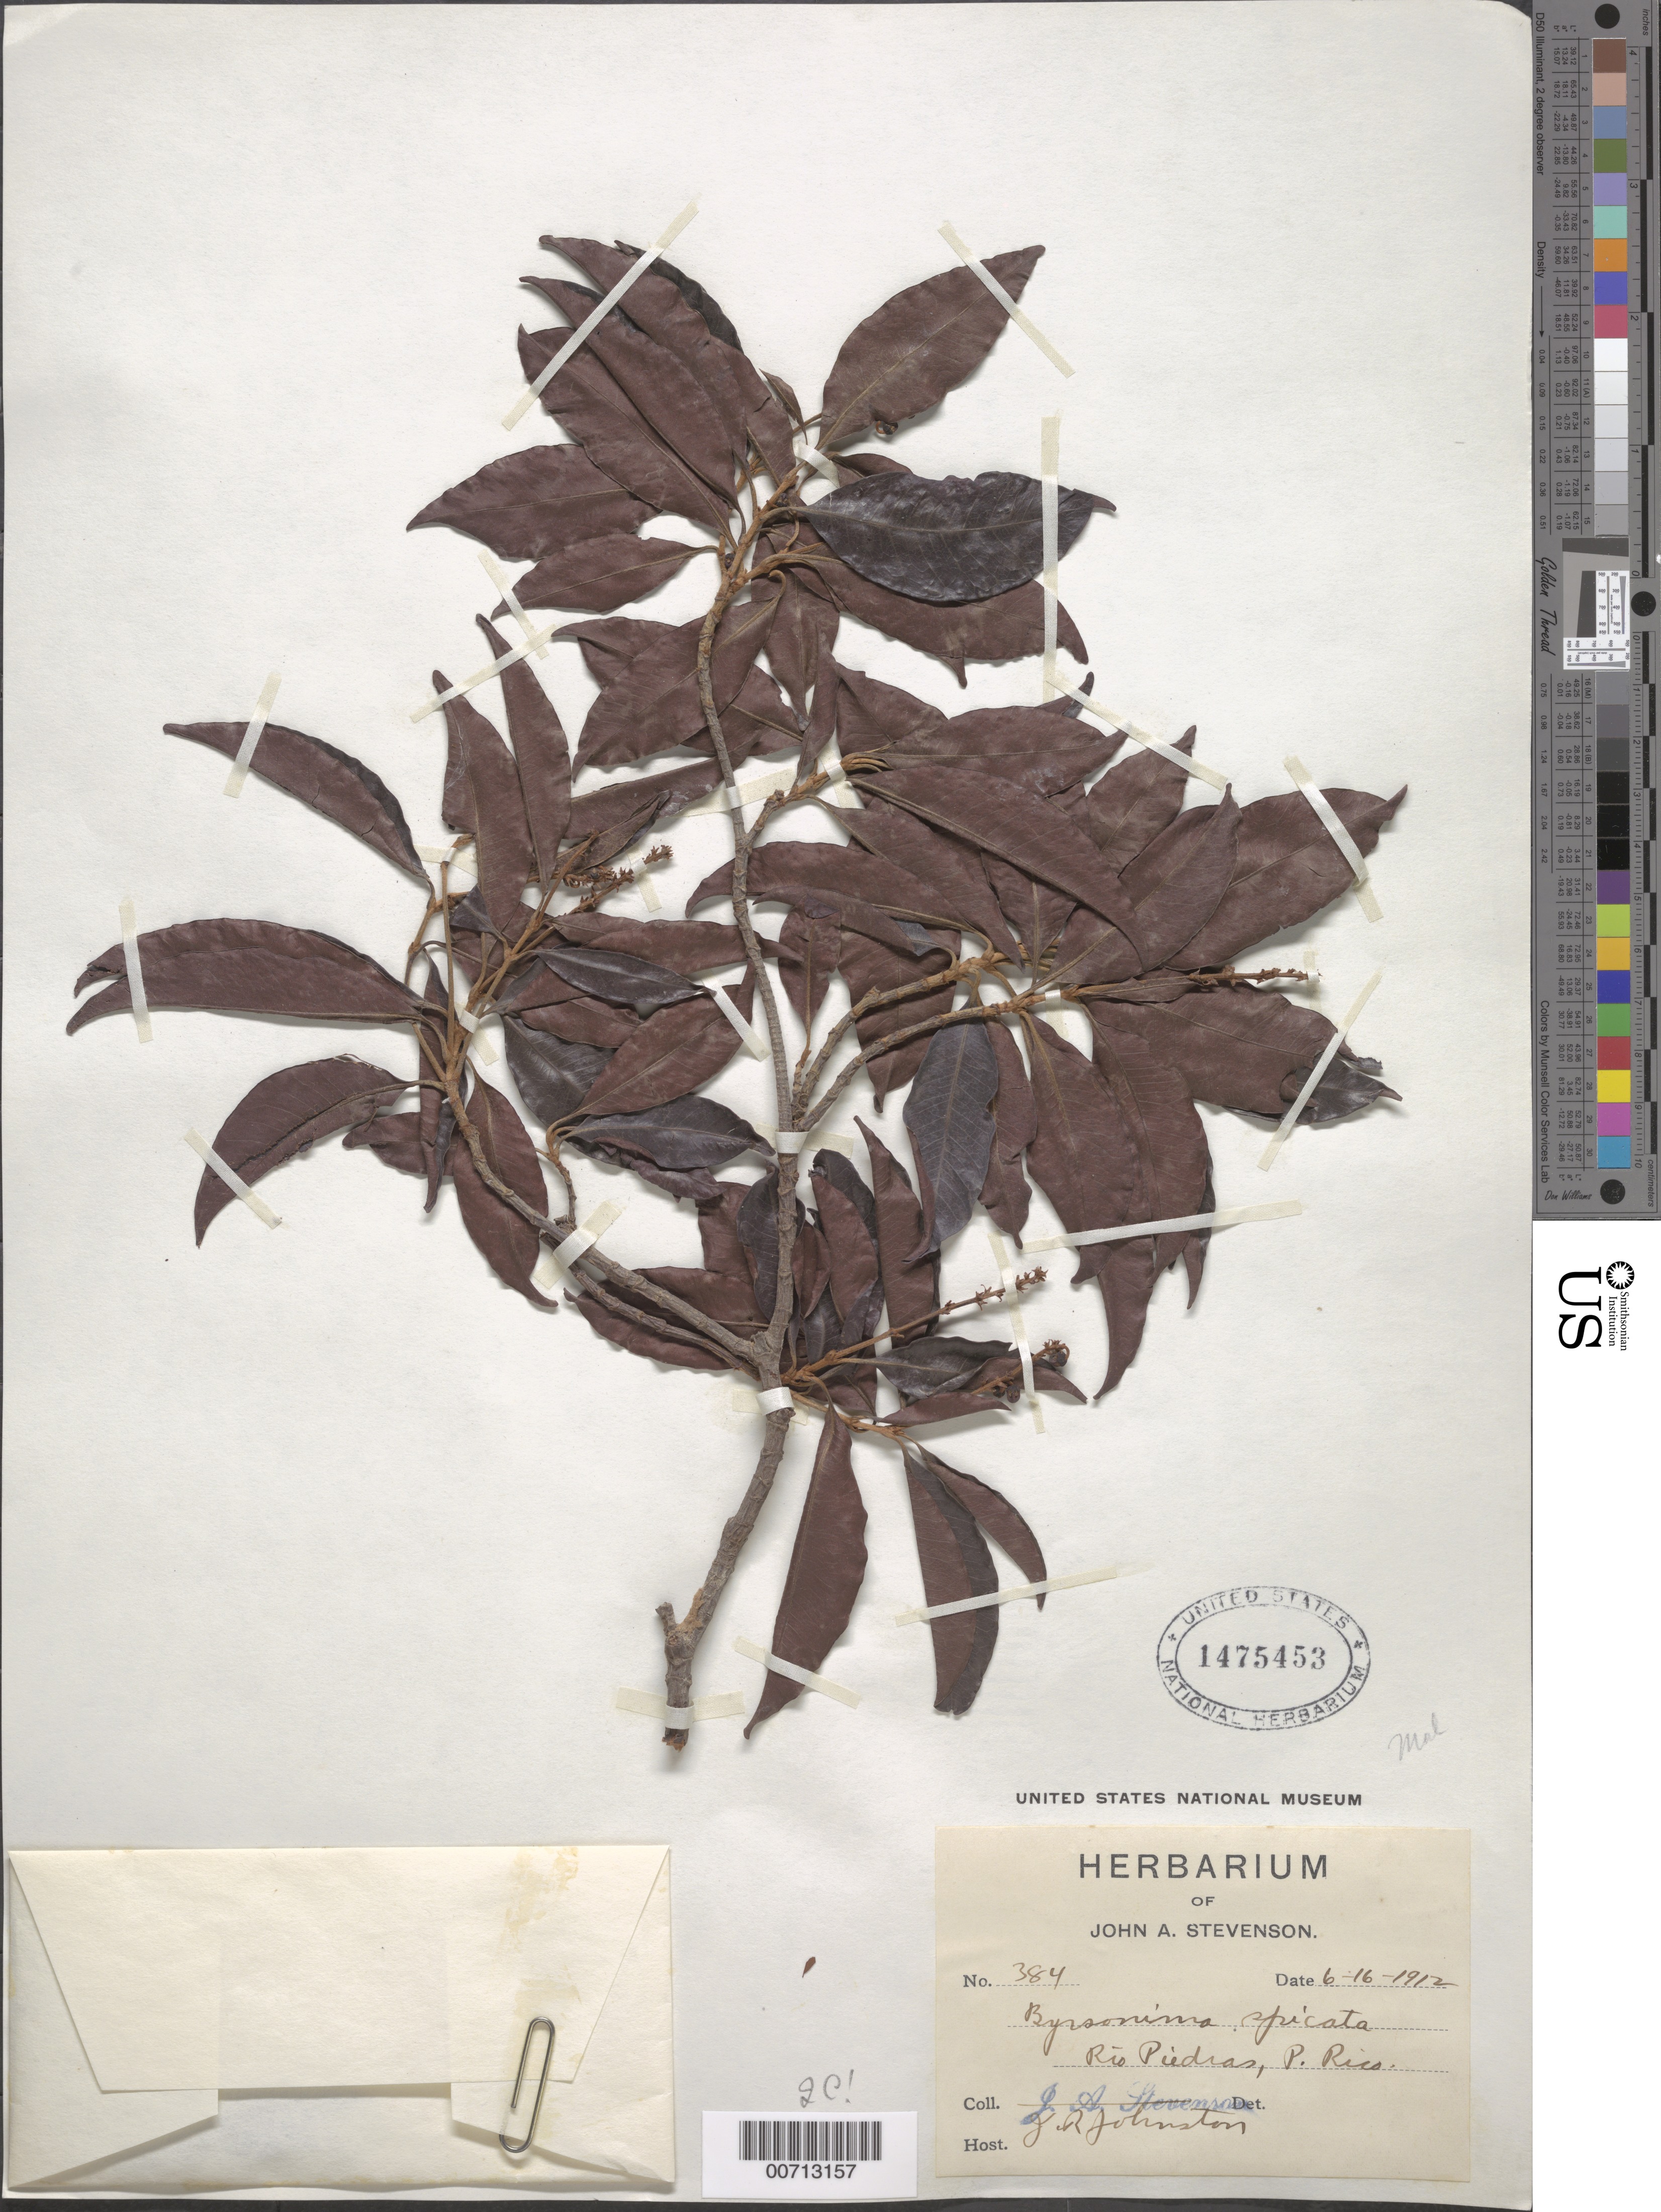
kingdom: Plantae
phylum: Tracheophyta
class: Magnoliopsida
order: Malpighiales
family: Malpighiaceae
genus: Byrsonima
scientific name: Byrsonima spicata (Cav.) DC.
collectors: J. Stevenson & J. Johnston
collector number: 384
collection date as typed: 16 Jun 1912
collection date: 1912-06-16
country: Puerto Rico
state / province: Rio Piedras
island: Greater Antilles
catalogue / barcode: US 1475453